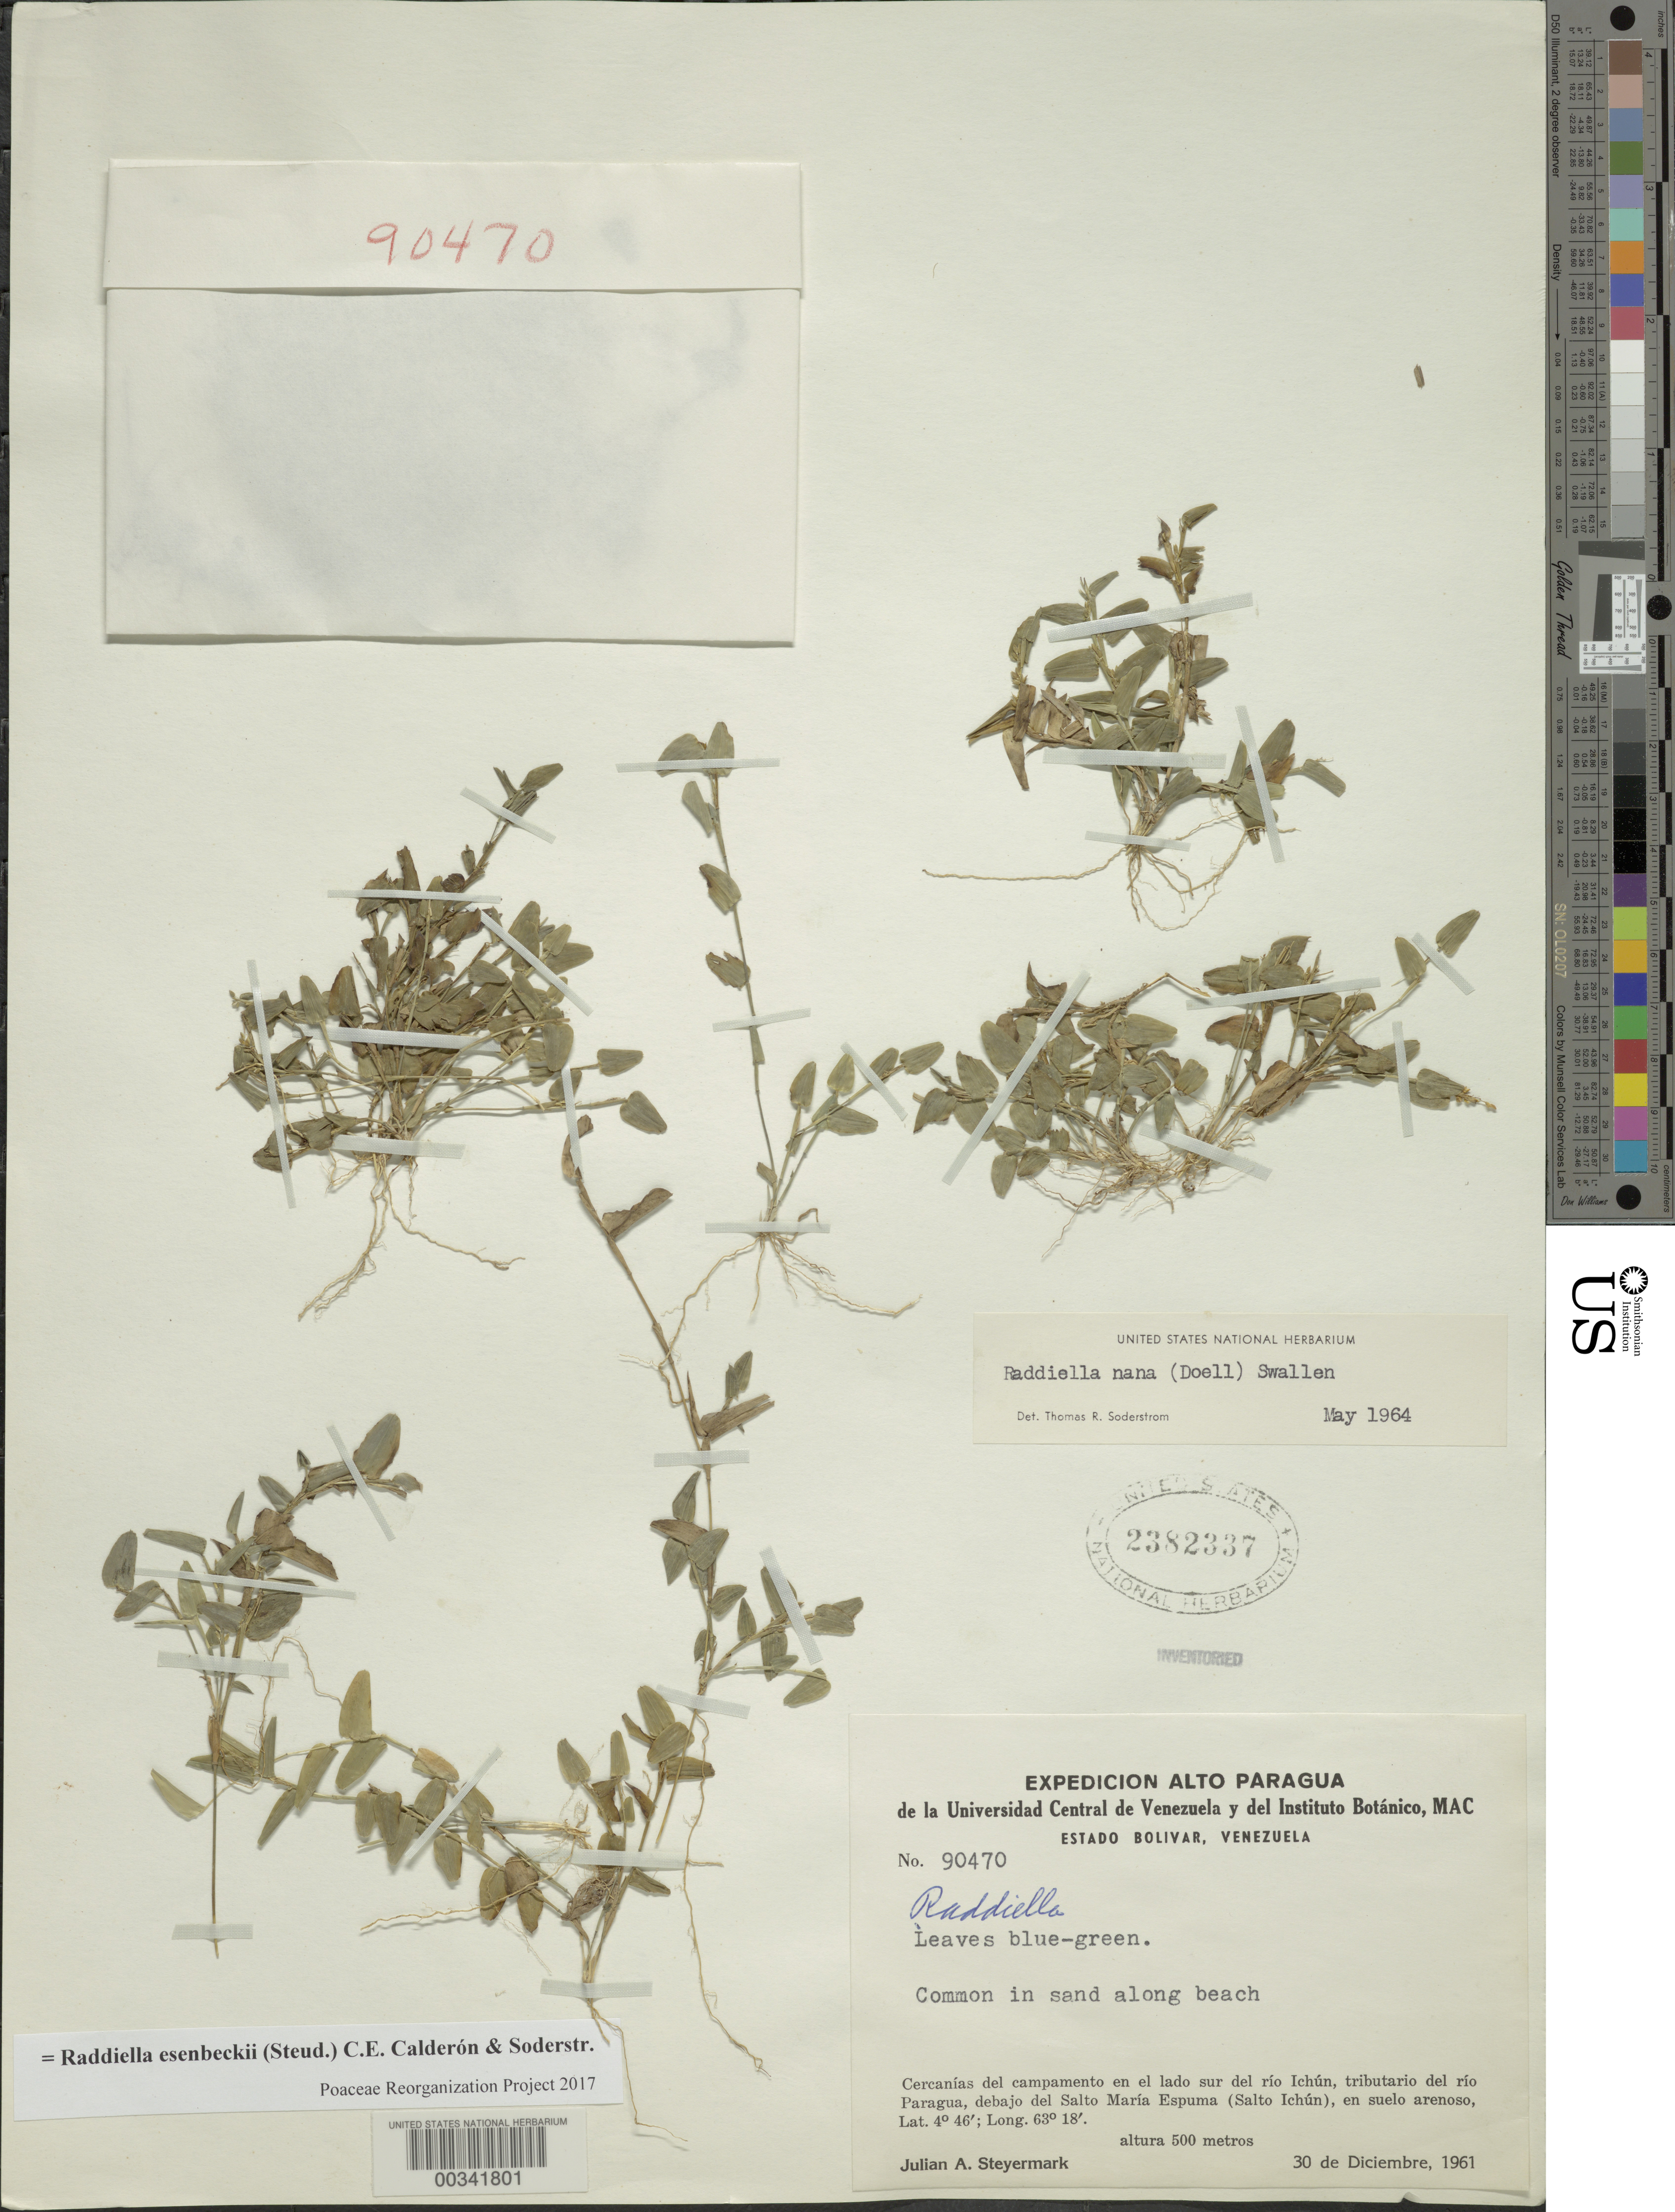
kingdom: Plantae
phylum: Tracheophyta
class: Liliopsida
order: Poales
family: Poaceae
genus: Raddiella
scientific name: Raddiella esenbeckii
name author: (Steud.) C. E. Calderón & Soderstr.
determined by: Poaceae Reorganization Project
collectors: J. Steyermark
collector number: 90470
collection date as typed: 30 Dec 1961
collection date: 1961-12-30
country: Venezuela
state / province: Bolivar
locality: Ca campamento en el lado sur del rio ichun, tributario del rio paragua, debajo del salto maria espuma (salto ichun)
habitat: En suelo arenoso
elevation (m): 500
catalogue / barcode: US 2382337